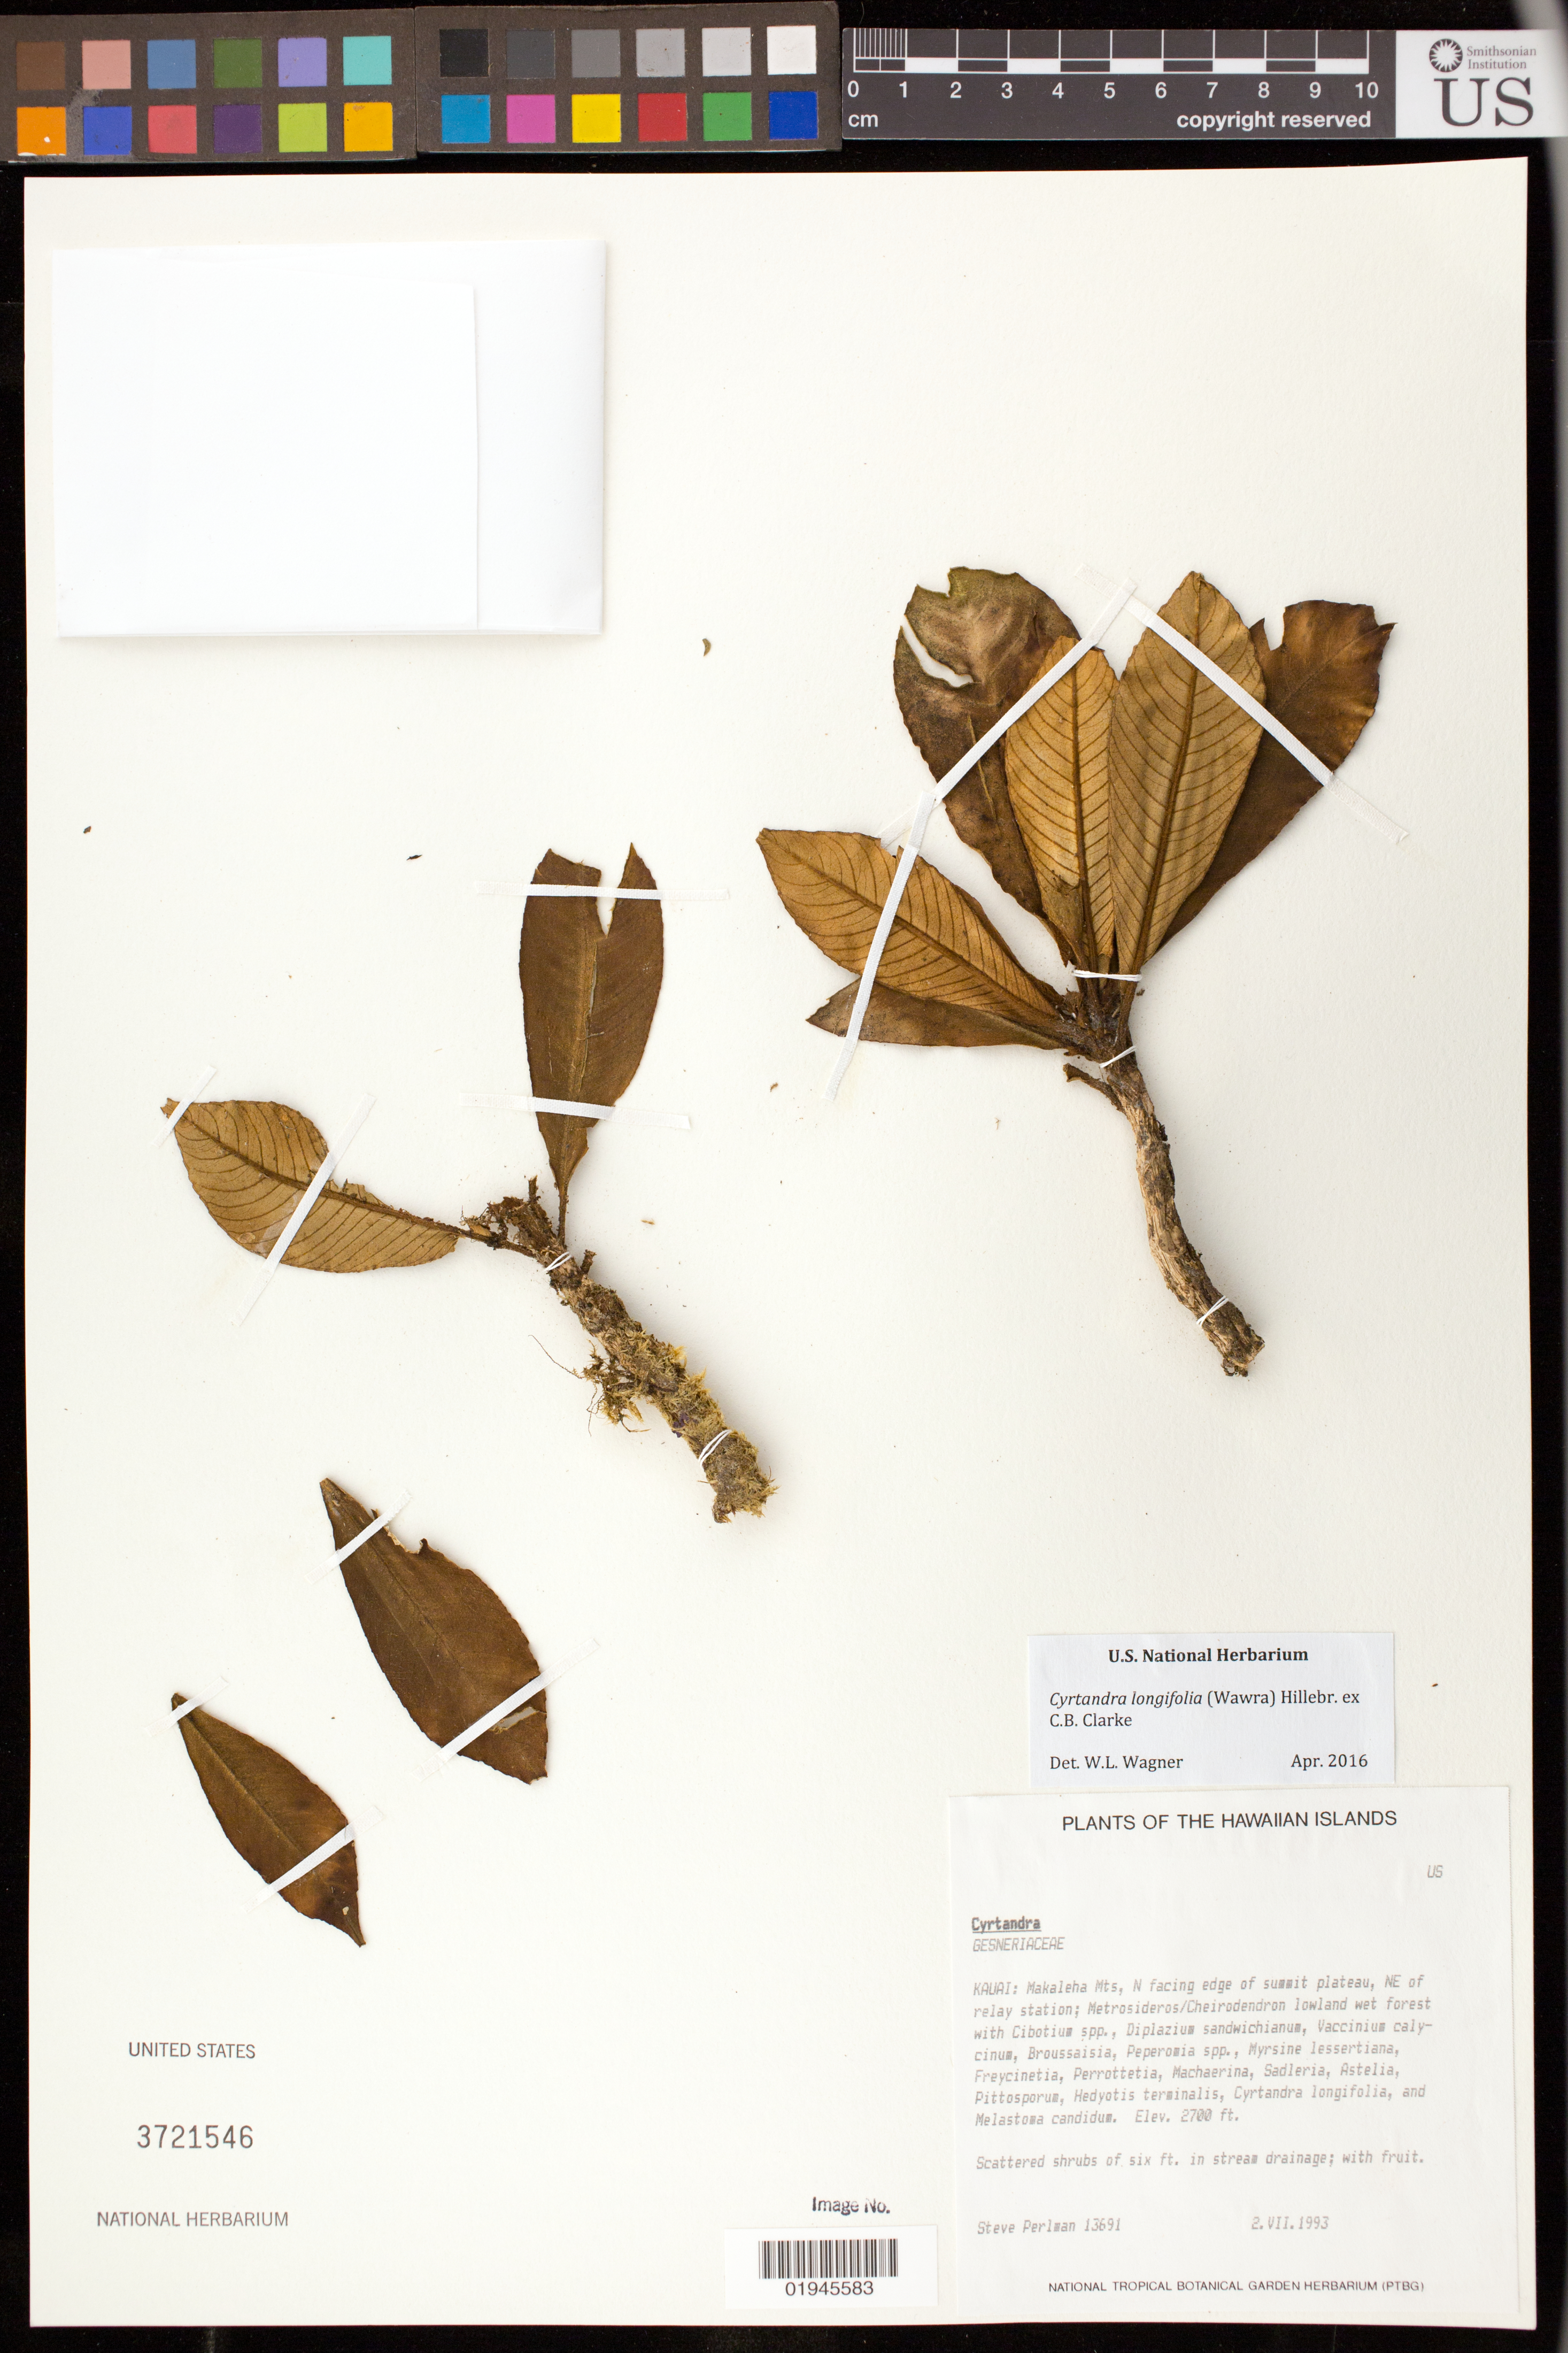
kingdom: Plantae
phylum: Tracheophyta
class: Magnoliopsida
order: Lamiales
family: Gesneriaceae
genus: Cyrtandra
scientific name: Cyrtandra longifolia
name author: (Wawra) Hillebr. ex C.B. Clarke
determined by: Wagner, W. L., (BOT), Smithsonian Institution - National Museum of Natural History (UNITED STATES)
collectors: S. P. Perlman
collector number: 13691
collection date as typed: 2 Jul 1993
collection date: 1993-07-02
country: United States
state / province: Hawaii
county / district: Kauai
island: Kaua'i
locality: Makaleha Mts, on N facing edge of summit plateau, NE of relay station.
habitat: In stream drainage, lowland wet forest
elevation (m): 823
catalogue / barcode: US 3721546